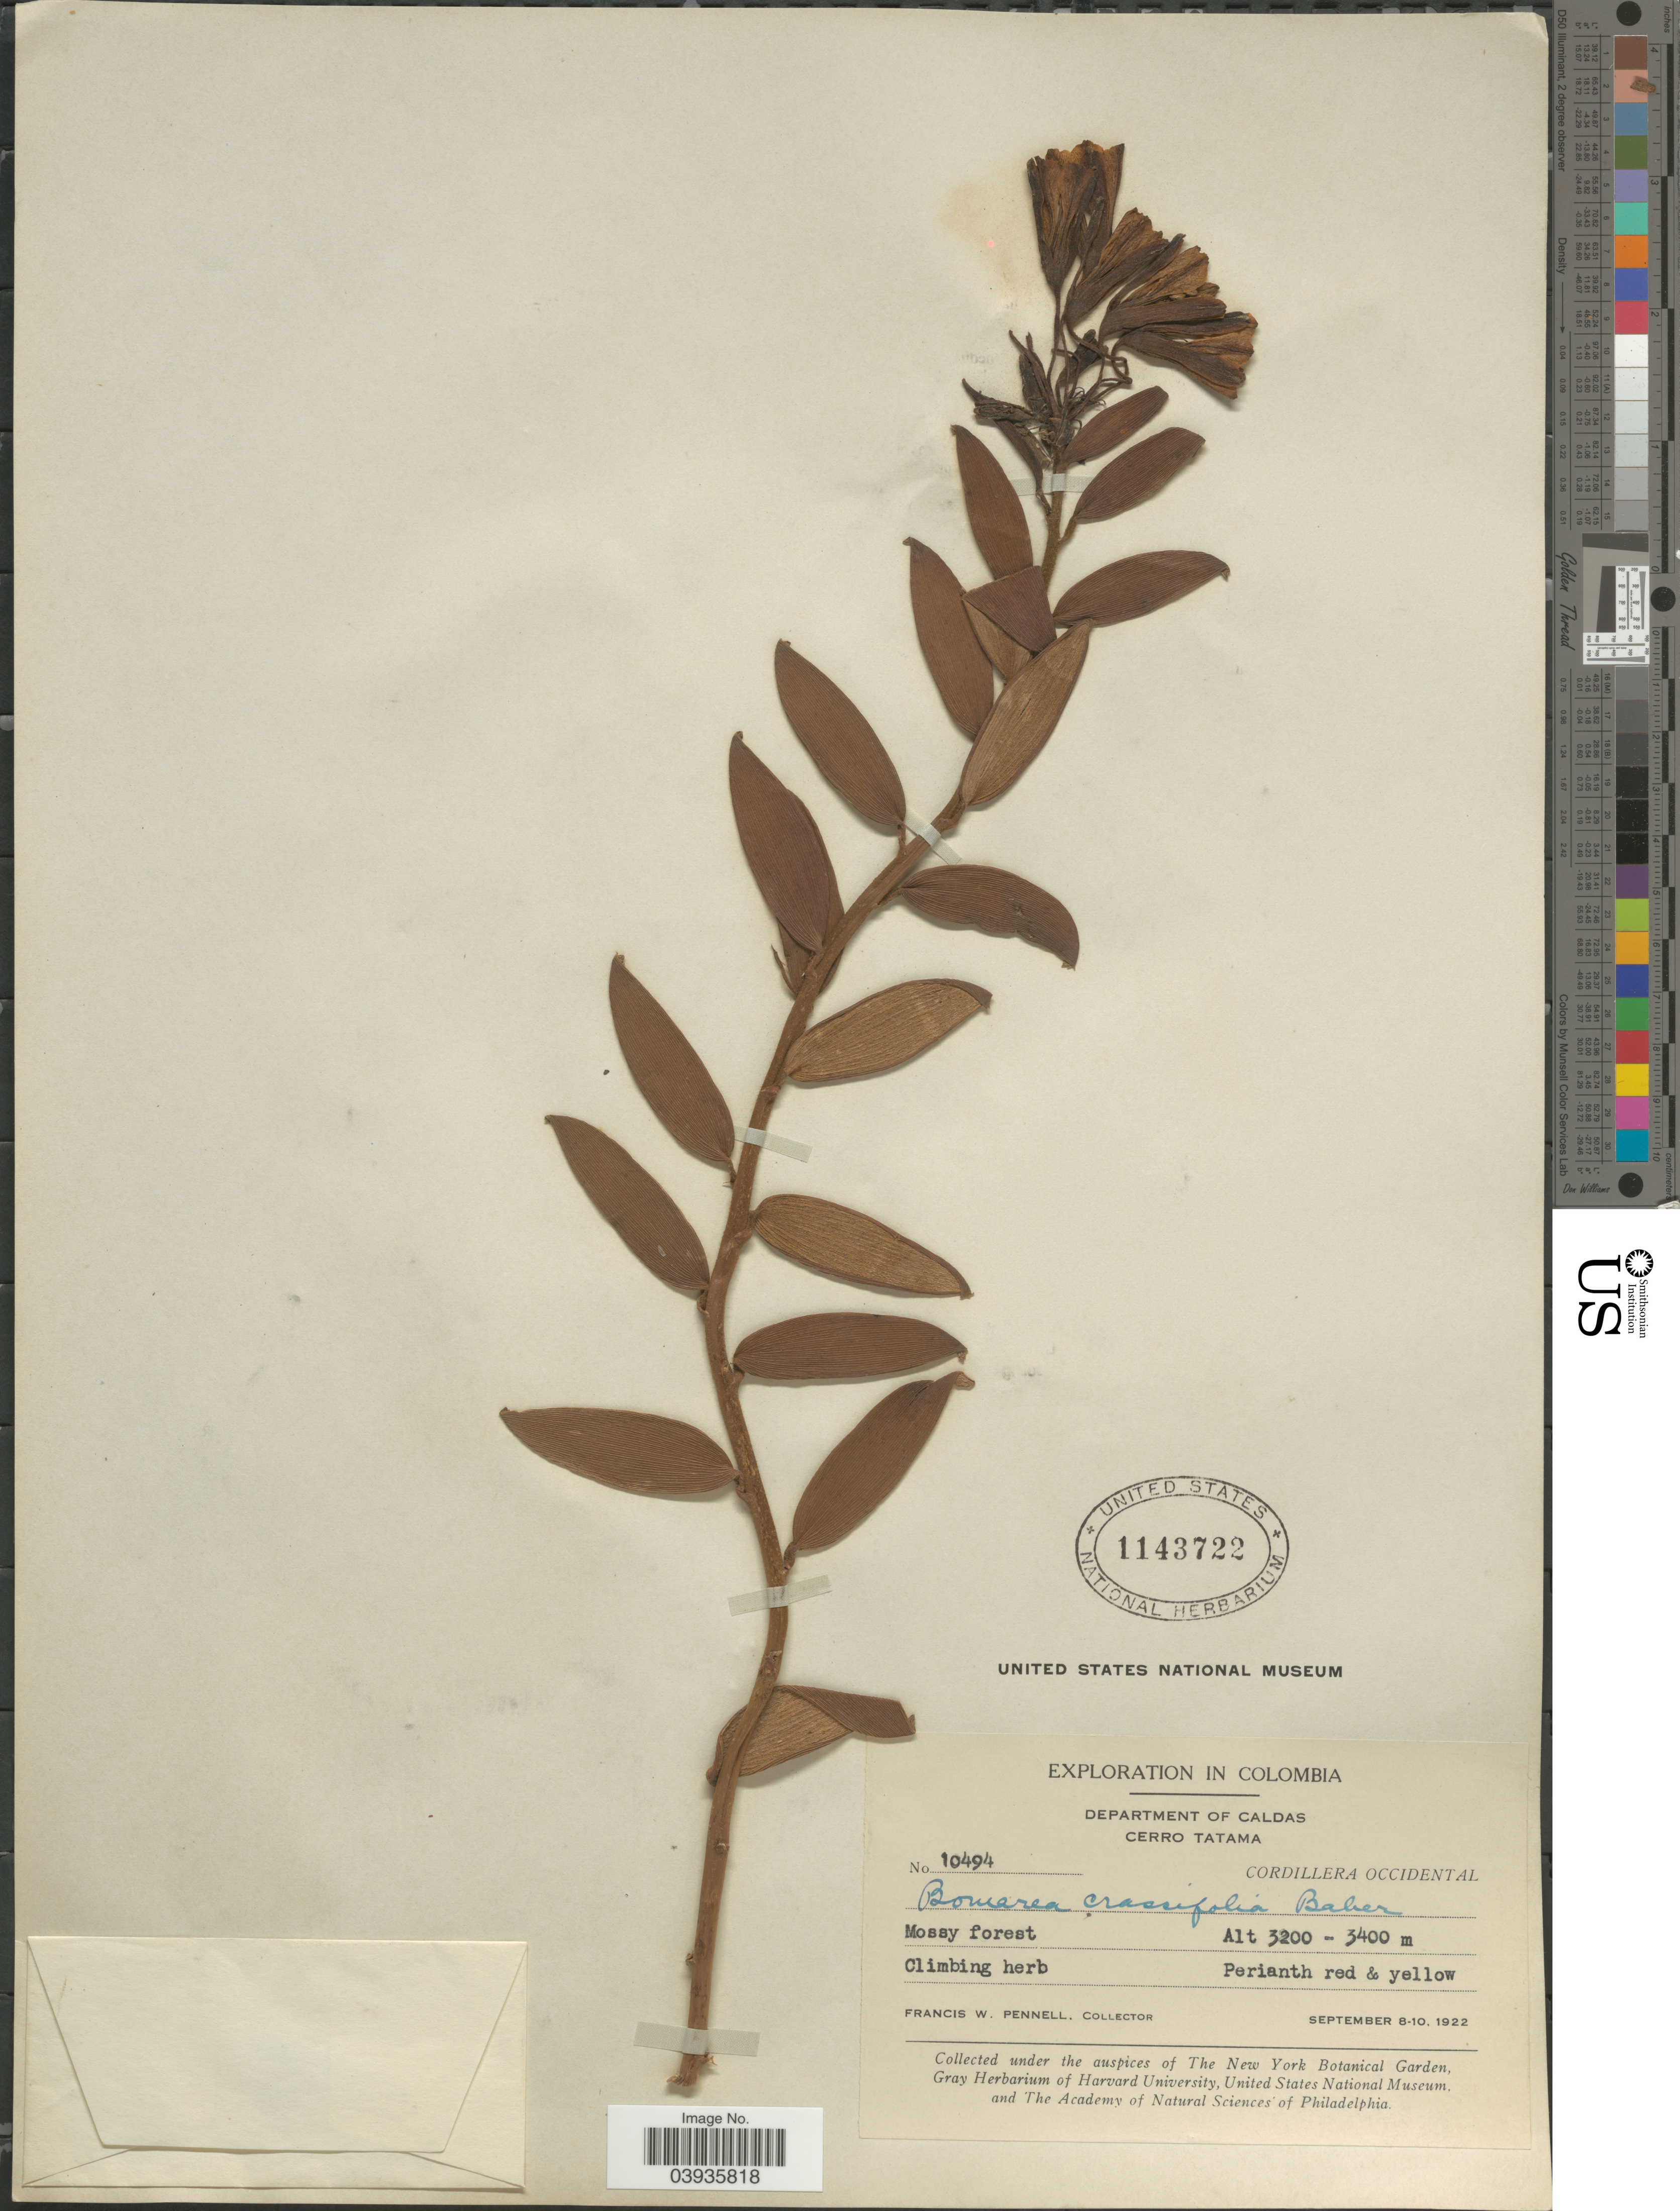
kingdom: Plantae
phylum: Tracheophyta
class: Liliopsida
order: Liliales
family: Alstroemeriaceae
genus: Bomarea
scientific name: Bomarea crassifolia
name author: Baker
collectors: F. W. Pennell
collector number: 10494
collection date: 1922-09-08/1922-09-10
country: Colombia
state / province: Caldas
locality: Department of Caldas Cerro Tatama. Cordillera Occidental.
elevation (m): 3200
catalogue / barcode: US 1143722